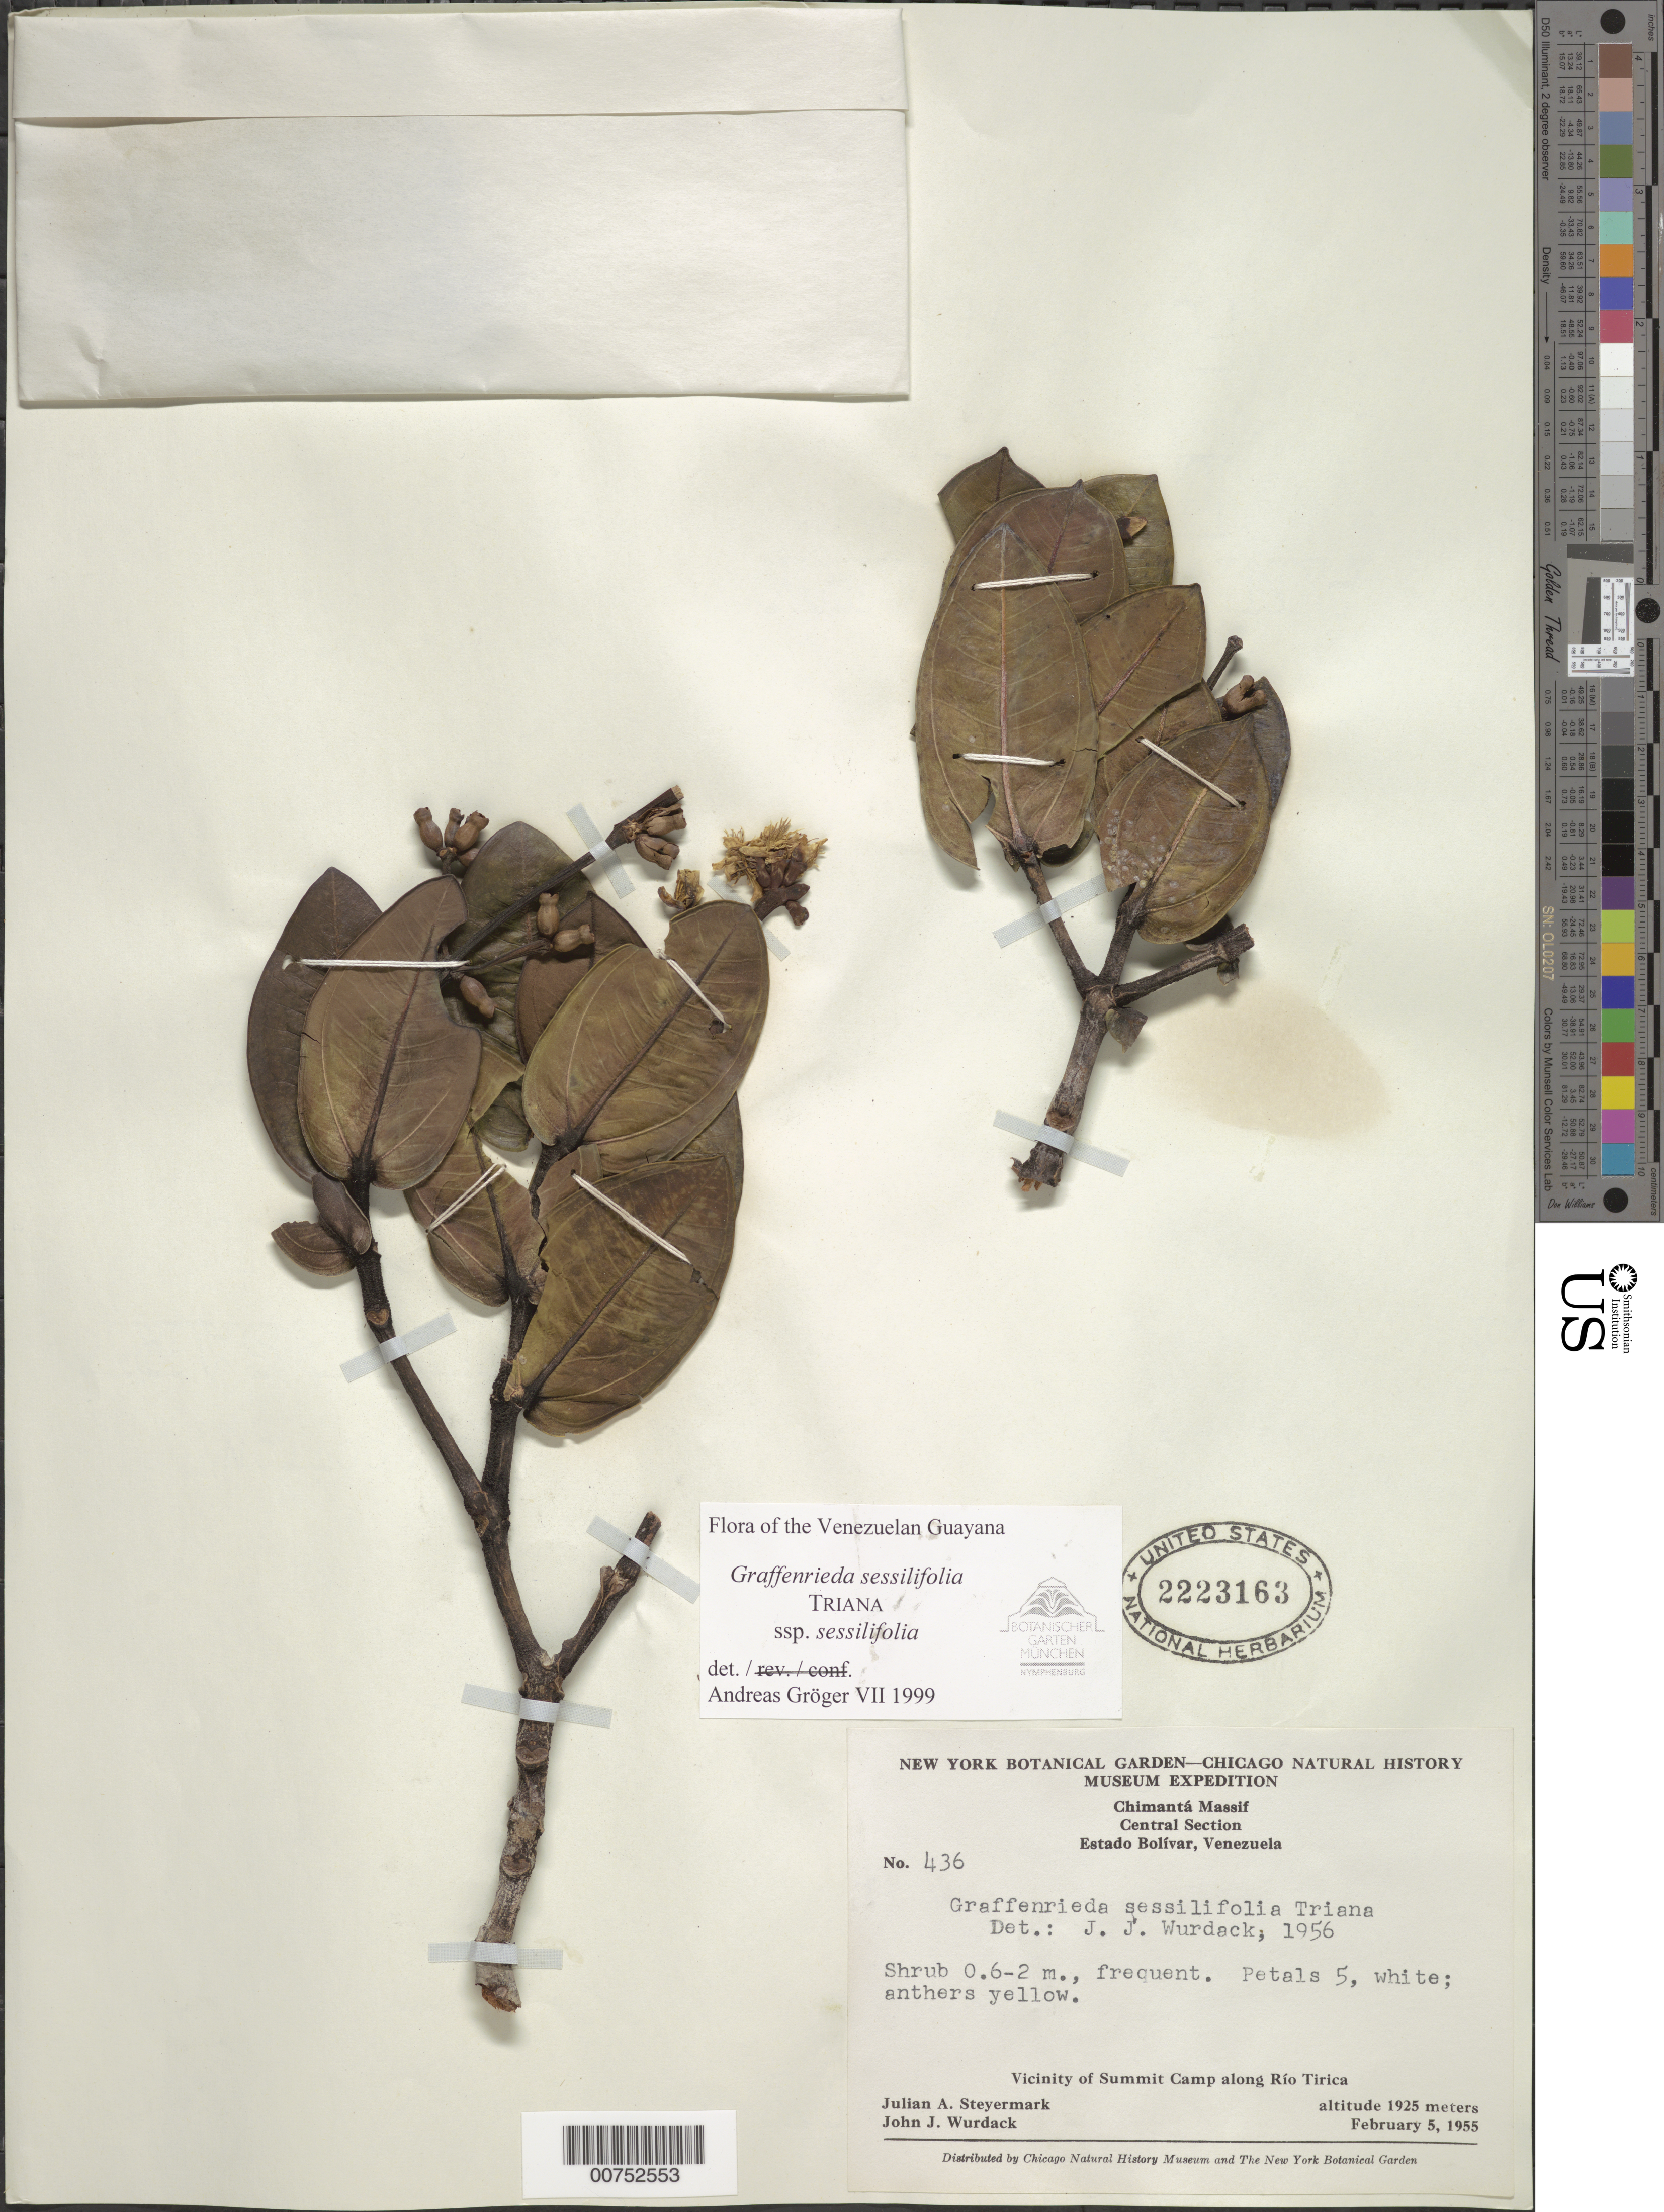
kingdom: Plantae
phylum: Tracheophyta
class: Magnoliopsida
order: Myrtales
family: Melastomataceae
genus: Graffenrieda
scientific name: Graffenrieda sessilifolia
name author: Triana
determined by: Gröger, A.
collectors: J. Steyermark & J. J. Wurdack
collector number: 55 436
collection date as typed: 5-Feb-55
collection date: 1955-02-05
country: Venezuela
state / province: Bolívar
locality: Chimantá Massif, Central Section, Summit Camp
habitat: Along Rio Tirica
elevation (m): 1925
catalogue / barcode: US 2223163